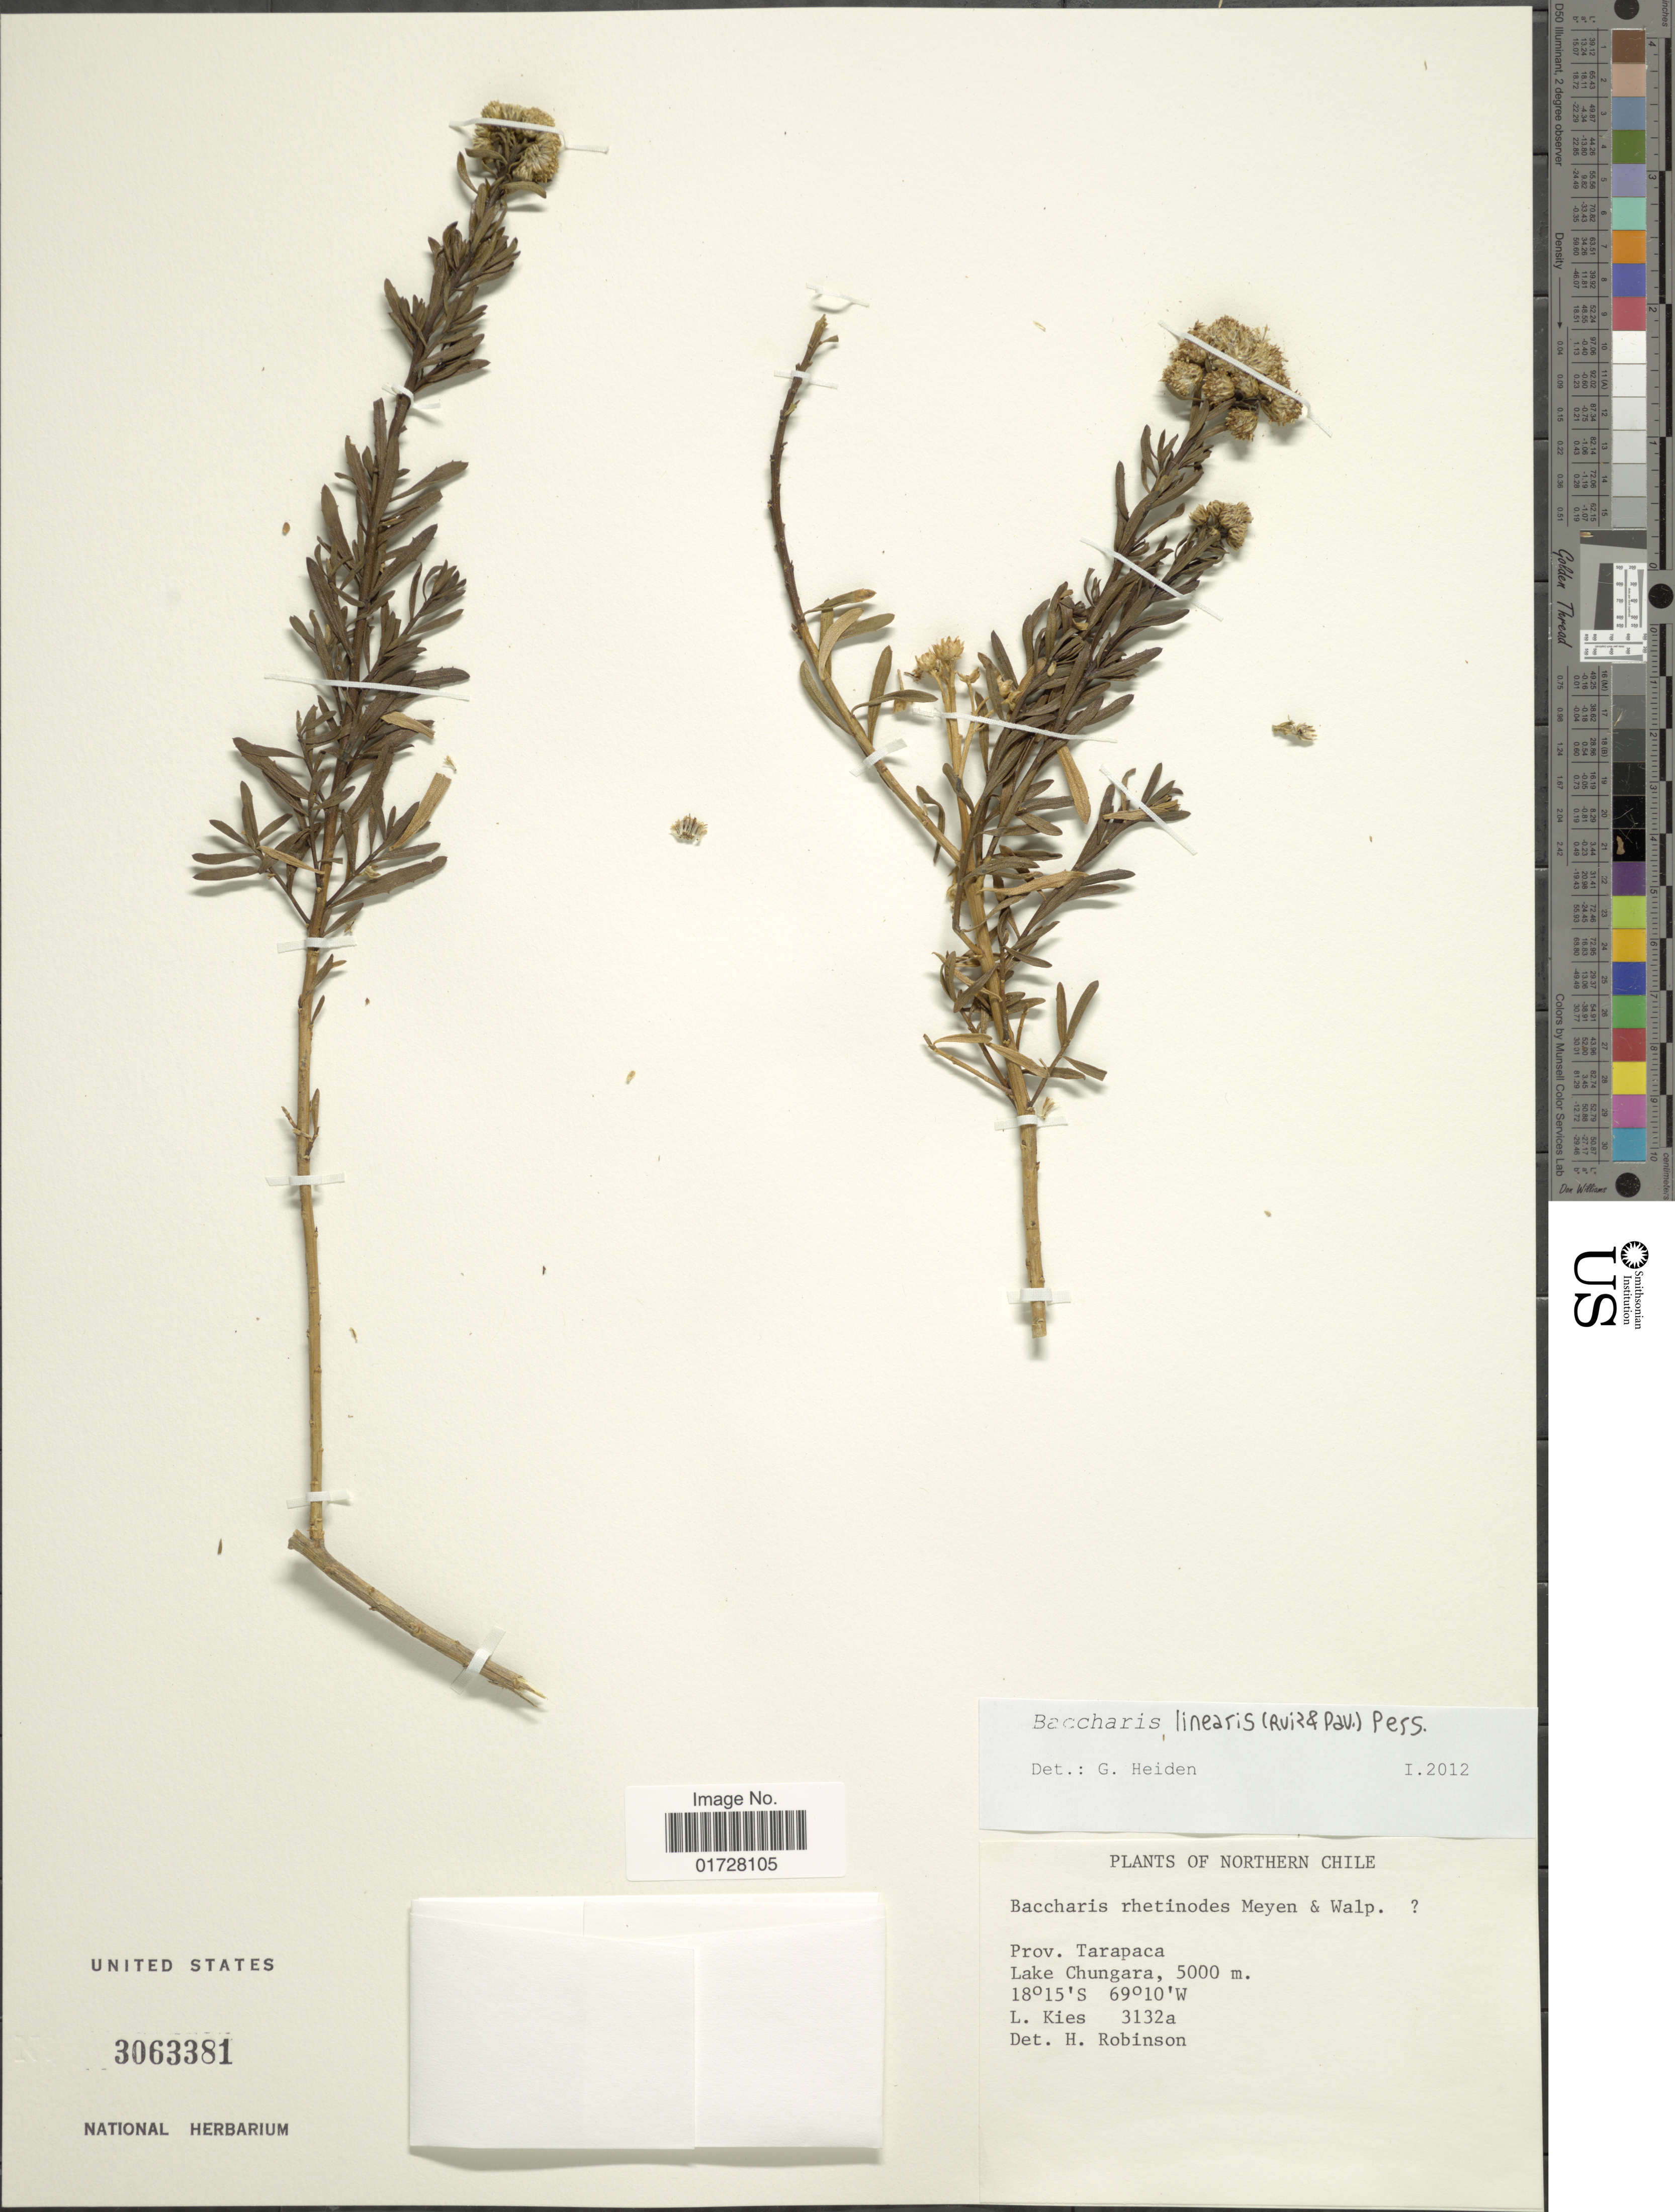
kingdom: Plantae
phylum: Tracheophyta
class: Magnoliopsida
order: Asterales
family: Asteraceae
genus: Baccharis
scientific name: Baccharis linearis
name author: (Ruiz & Pav.) Pers.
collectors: L. Kies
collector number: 3132a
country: Chile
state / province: Tarapacá (I)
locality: Lake Chungara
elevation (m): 500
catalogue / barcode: US 3063381